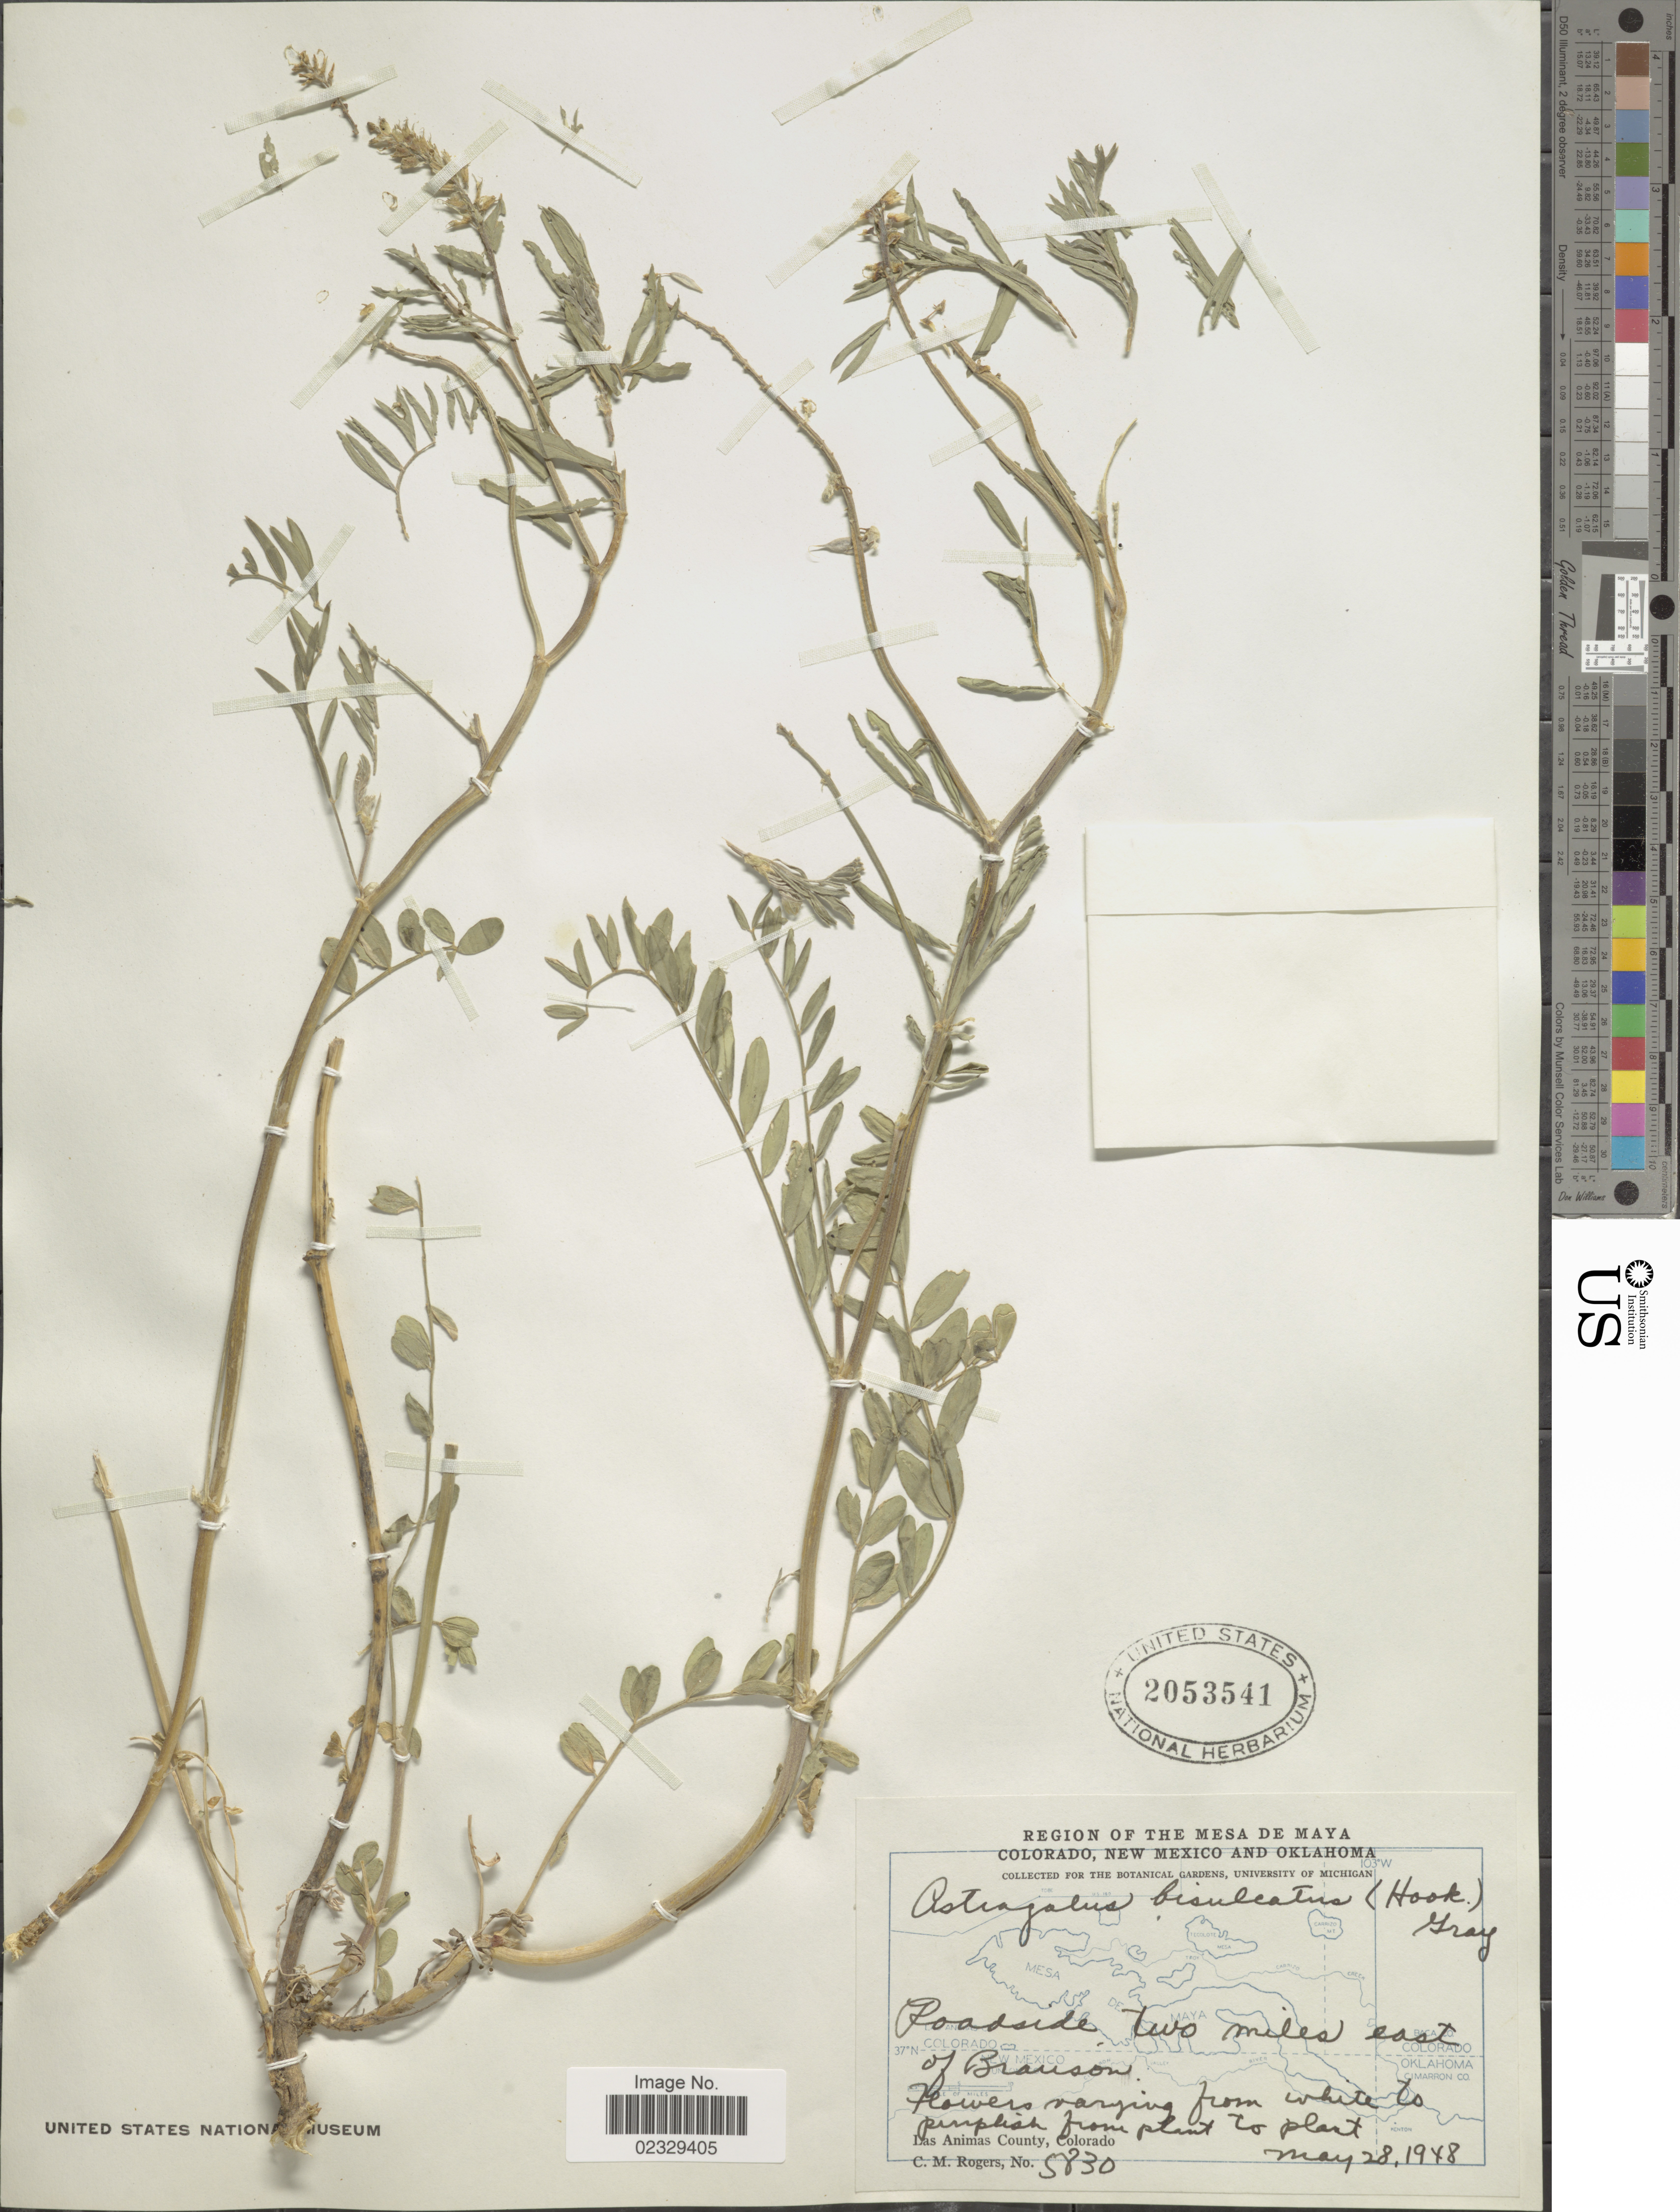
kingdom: Plantae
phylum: Tracheophyta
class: Magnoliopsida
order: Fabales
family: Fabaceae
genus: Astragalus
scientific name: Astragalus bisulcatus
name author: (Hook.) A. Gray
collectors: C. M. Rogers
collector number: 5830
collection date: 1948-05-28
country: United States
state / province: Colorado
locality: Region of The Mesa De Maya Colorado, New Mexico and Oklahoma, Roadside two miles east of Banson, Las Animas County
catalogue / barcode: US 2053541